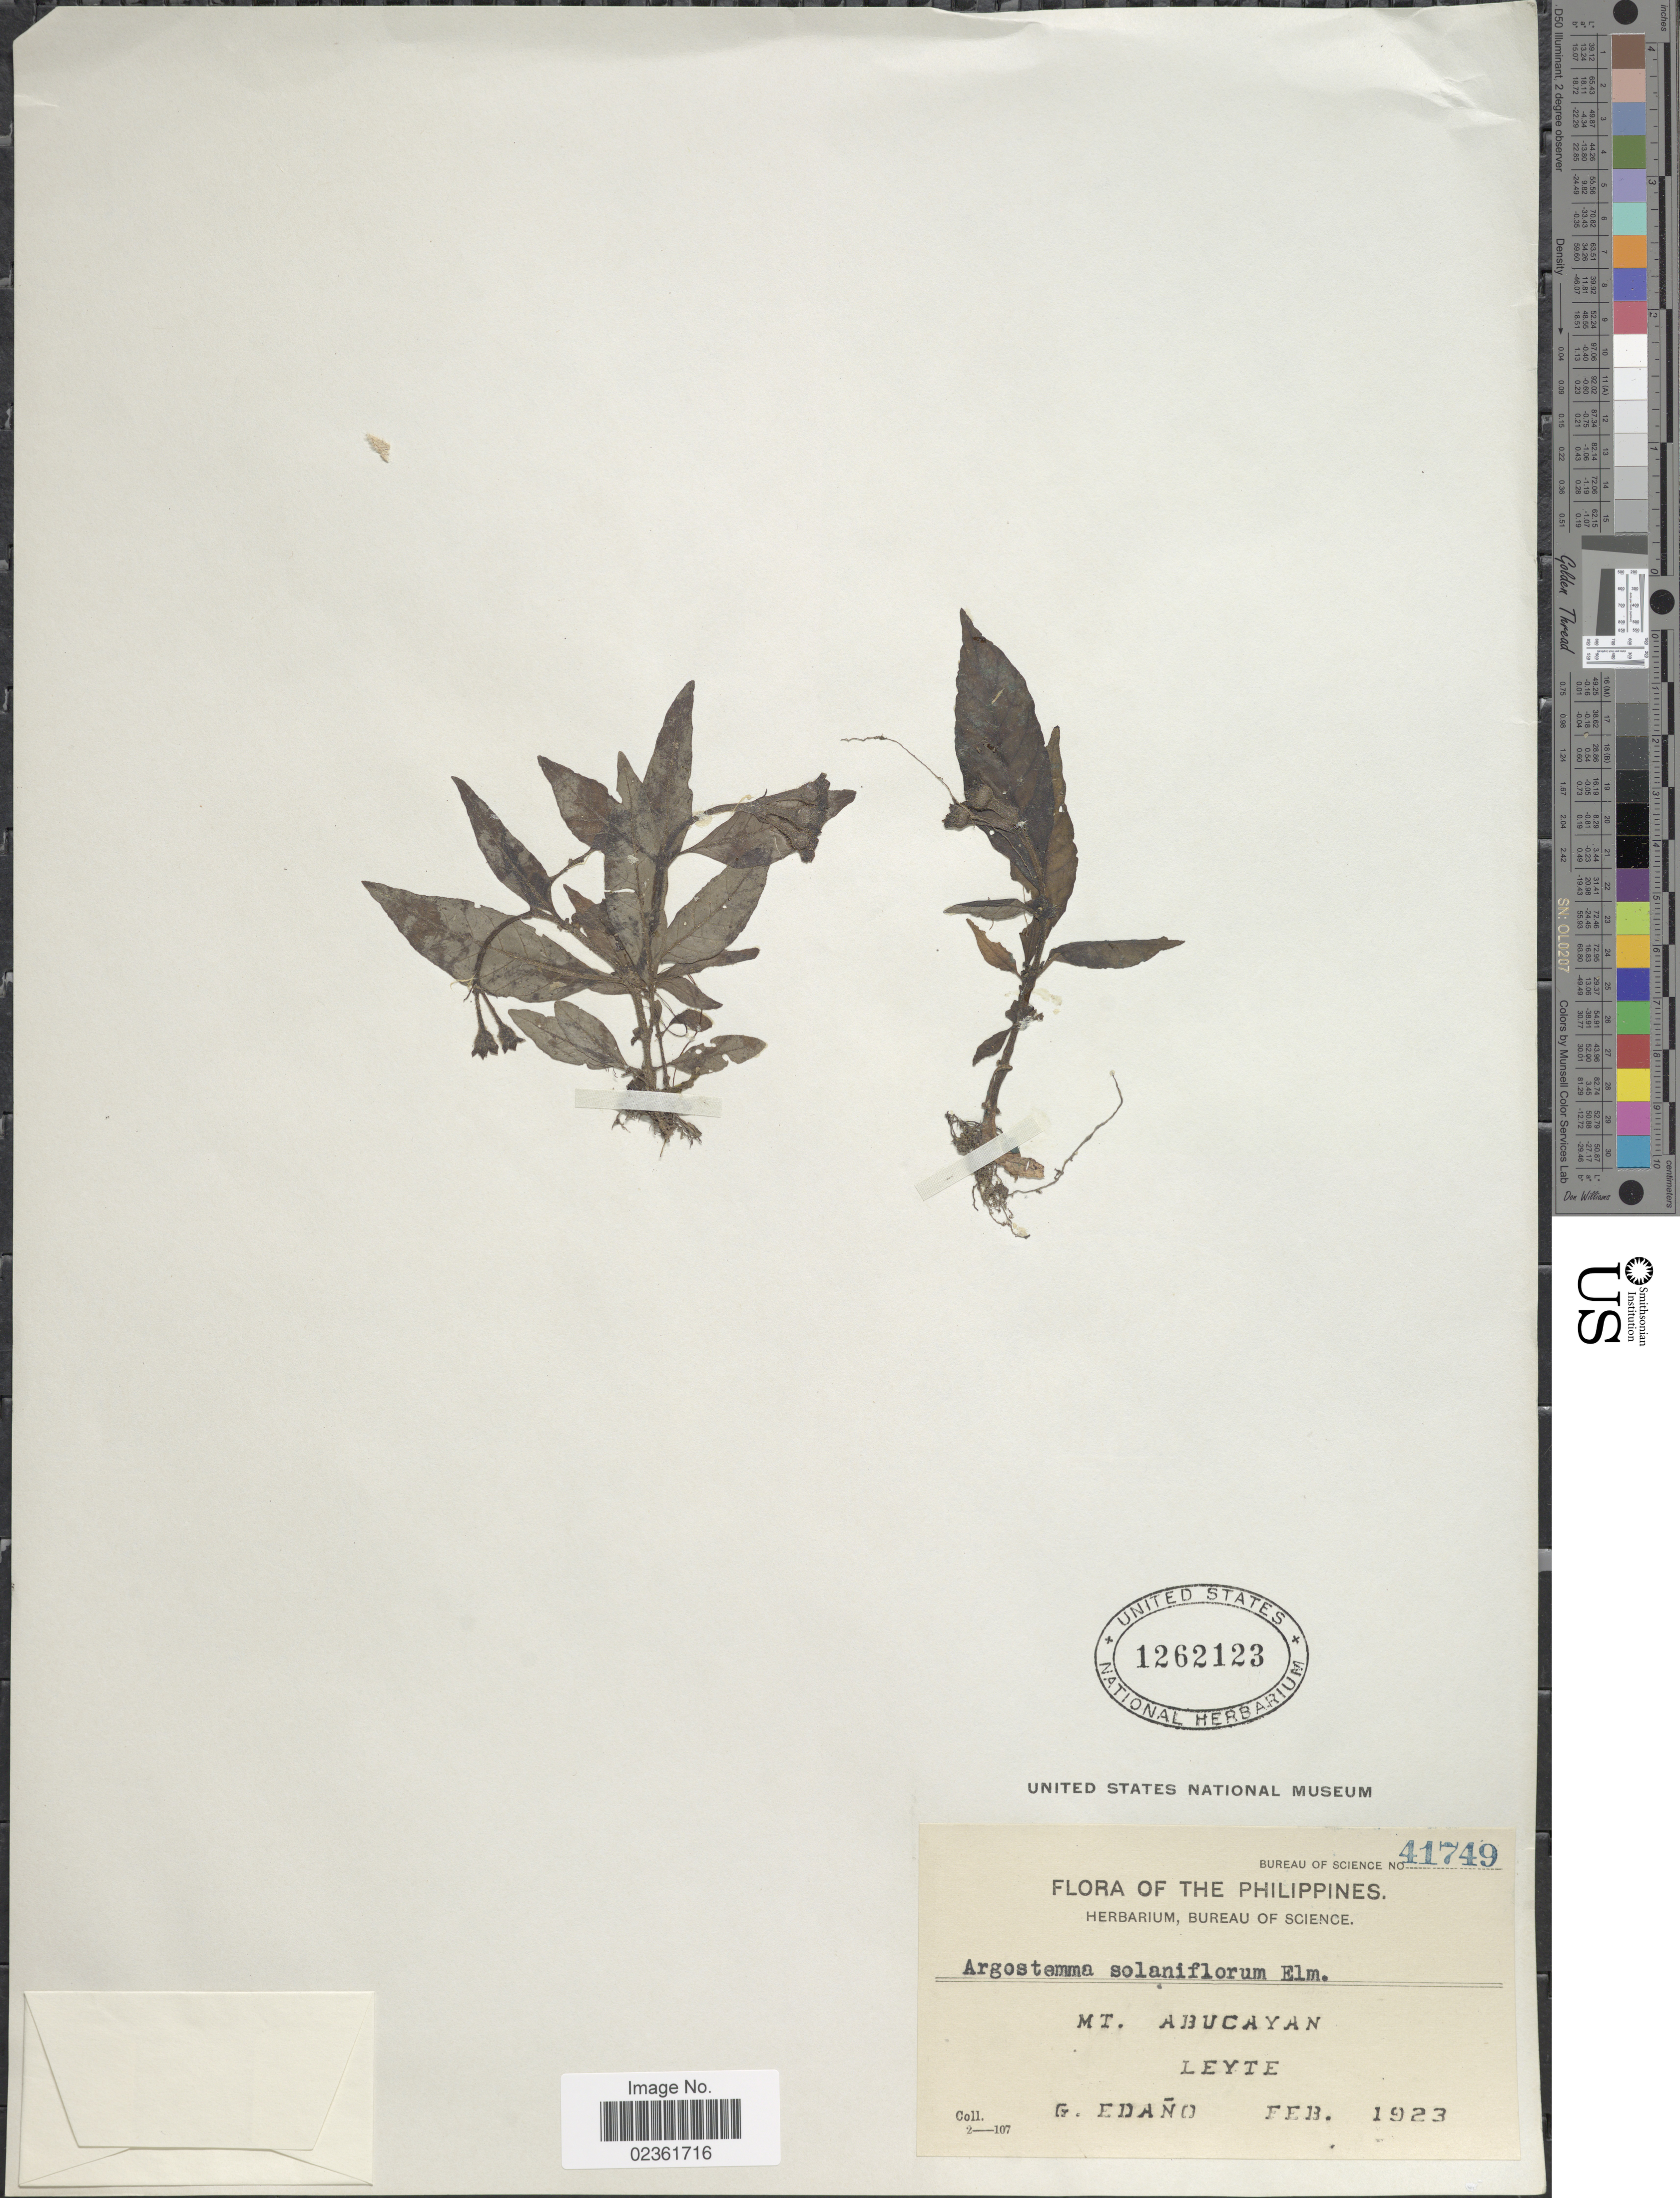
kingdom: Plantae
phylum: Tracheophyta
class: Magnoliopsida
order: Gentianales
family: Rubiaceae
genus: Argostemma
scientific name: Argostemma solaniflorum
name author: Elmer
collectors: G. Edaño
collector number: Bureau of Science 41749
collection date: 1923-02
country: Philippines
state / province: Eastern Visayas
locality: Mt. Abucayan, Leyte.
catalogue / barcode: US 1262123